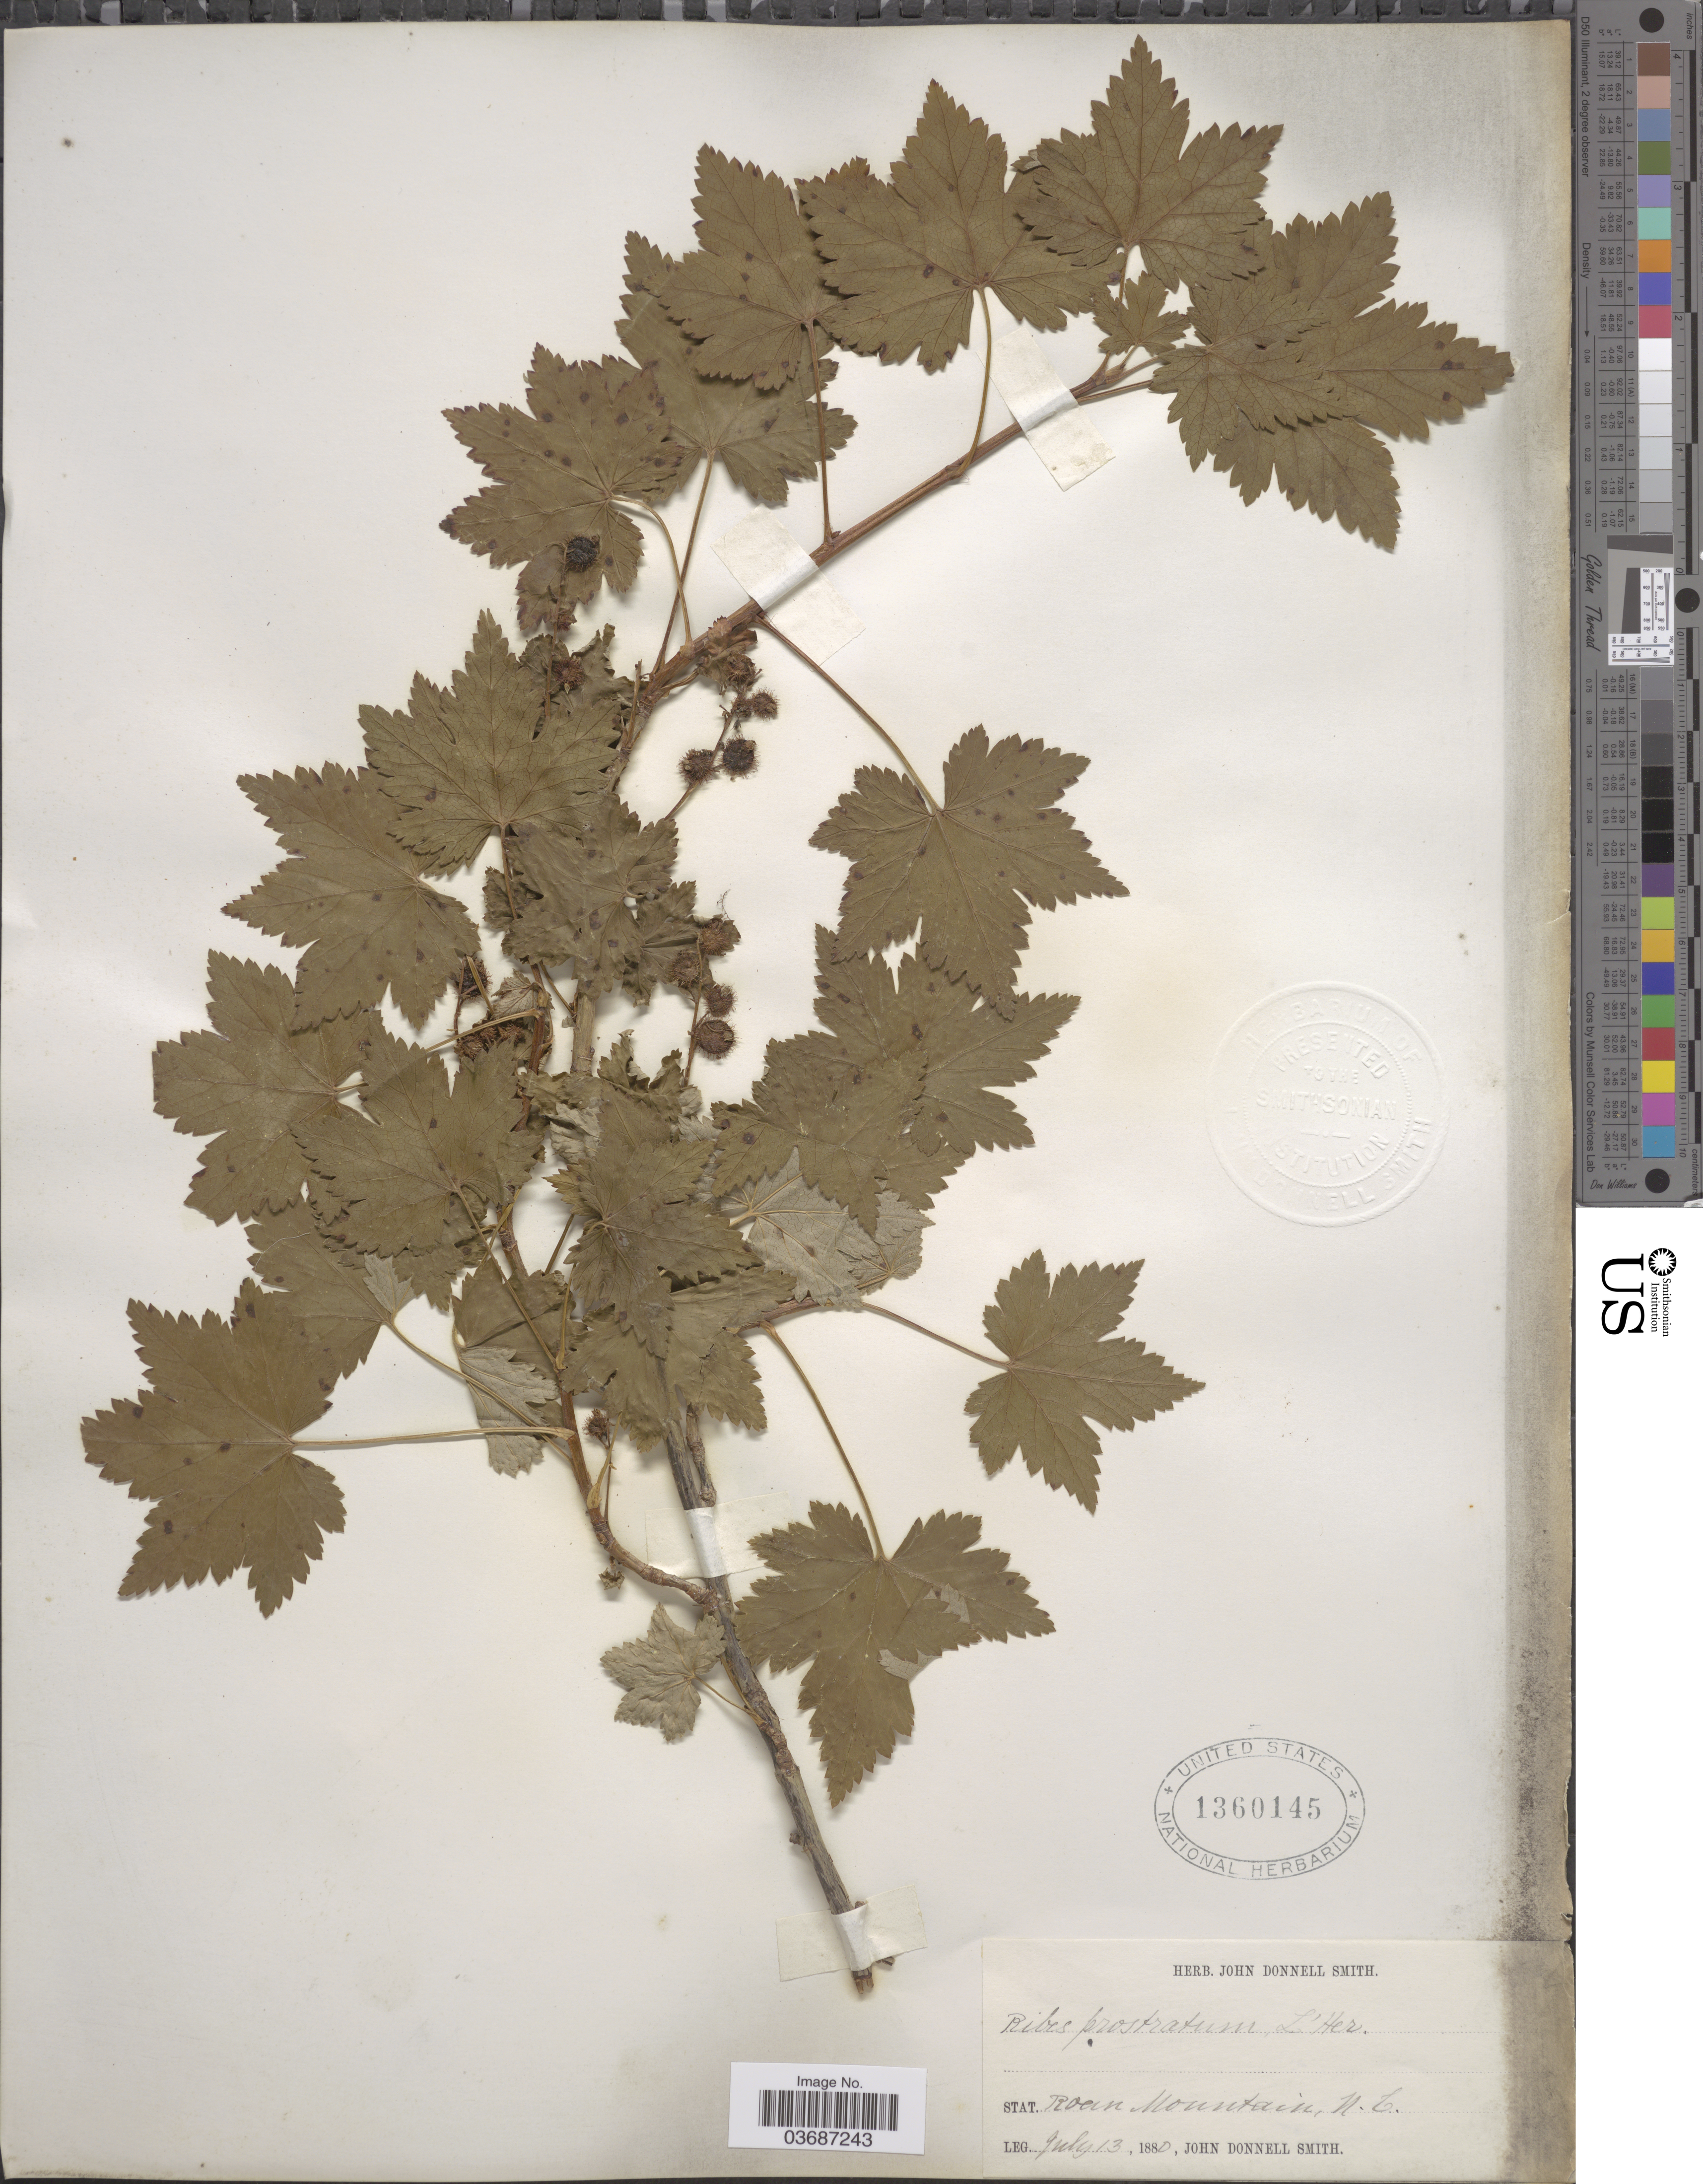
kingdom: Plantae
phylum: Tracheophyta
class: Magnoliopsida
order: Saxifragales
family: Grossulariaceae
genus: Ribes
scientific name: Ribes glandulosum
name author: Ruiz & Pav.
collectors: J. Donnell Smith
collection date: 1880-07-13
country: United States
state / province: North Carolina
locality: Roan Mountain.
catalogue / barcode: US 1360145